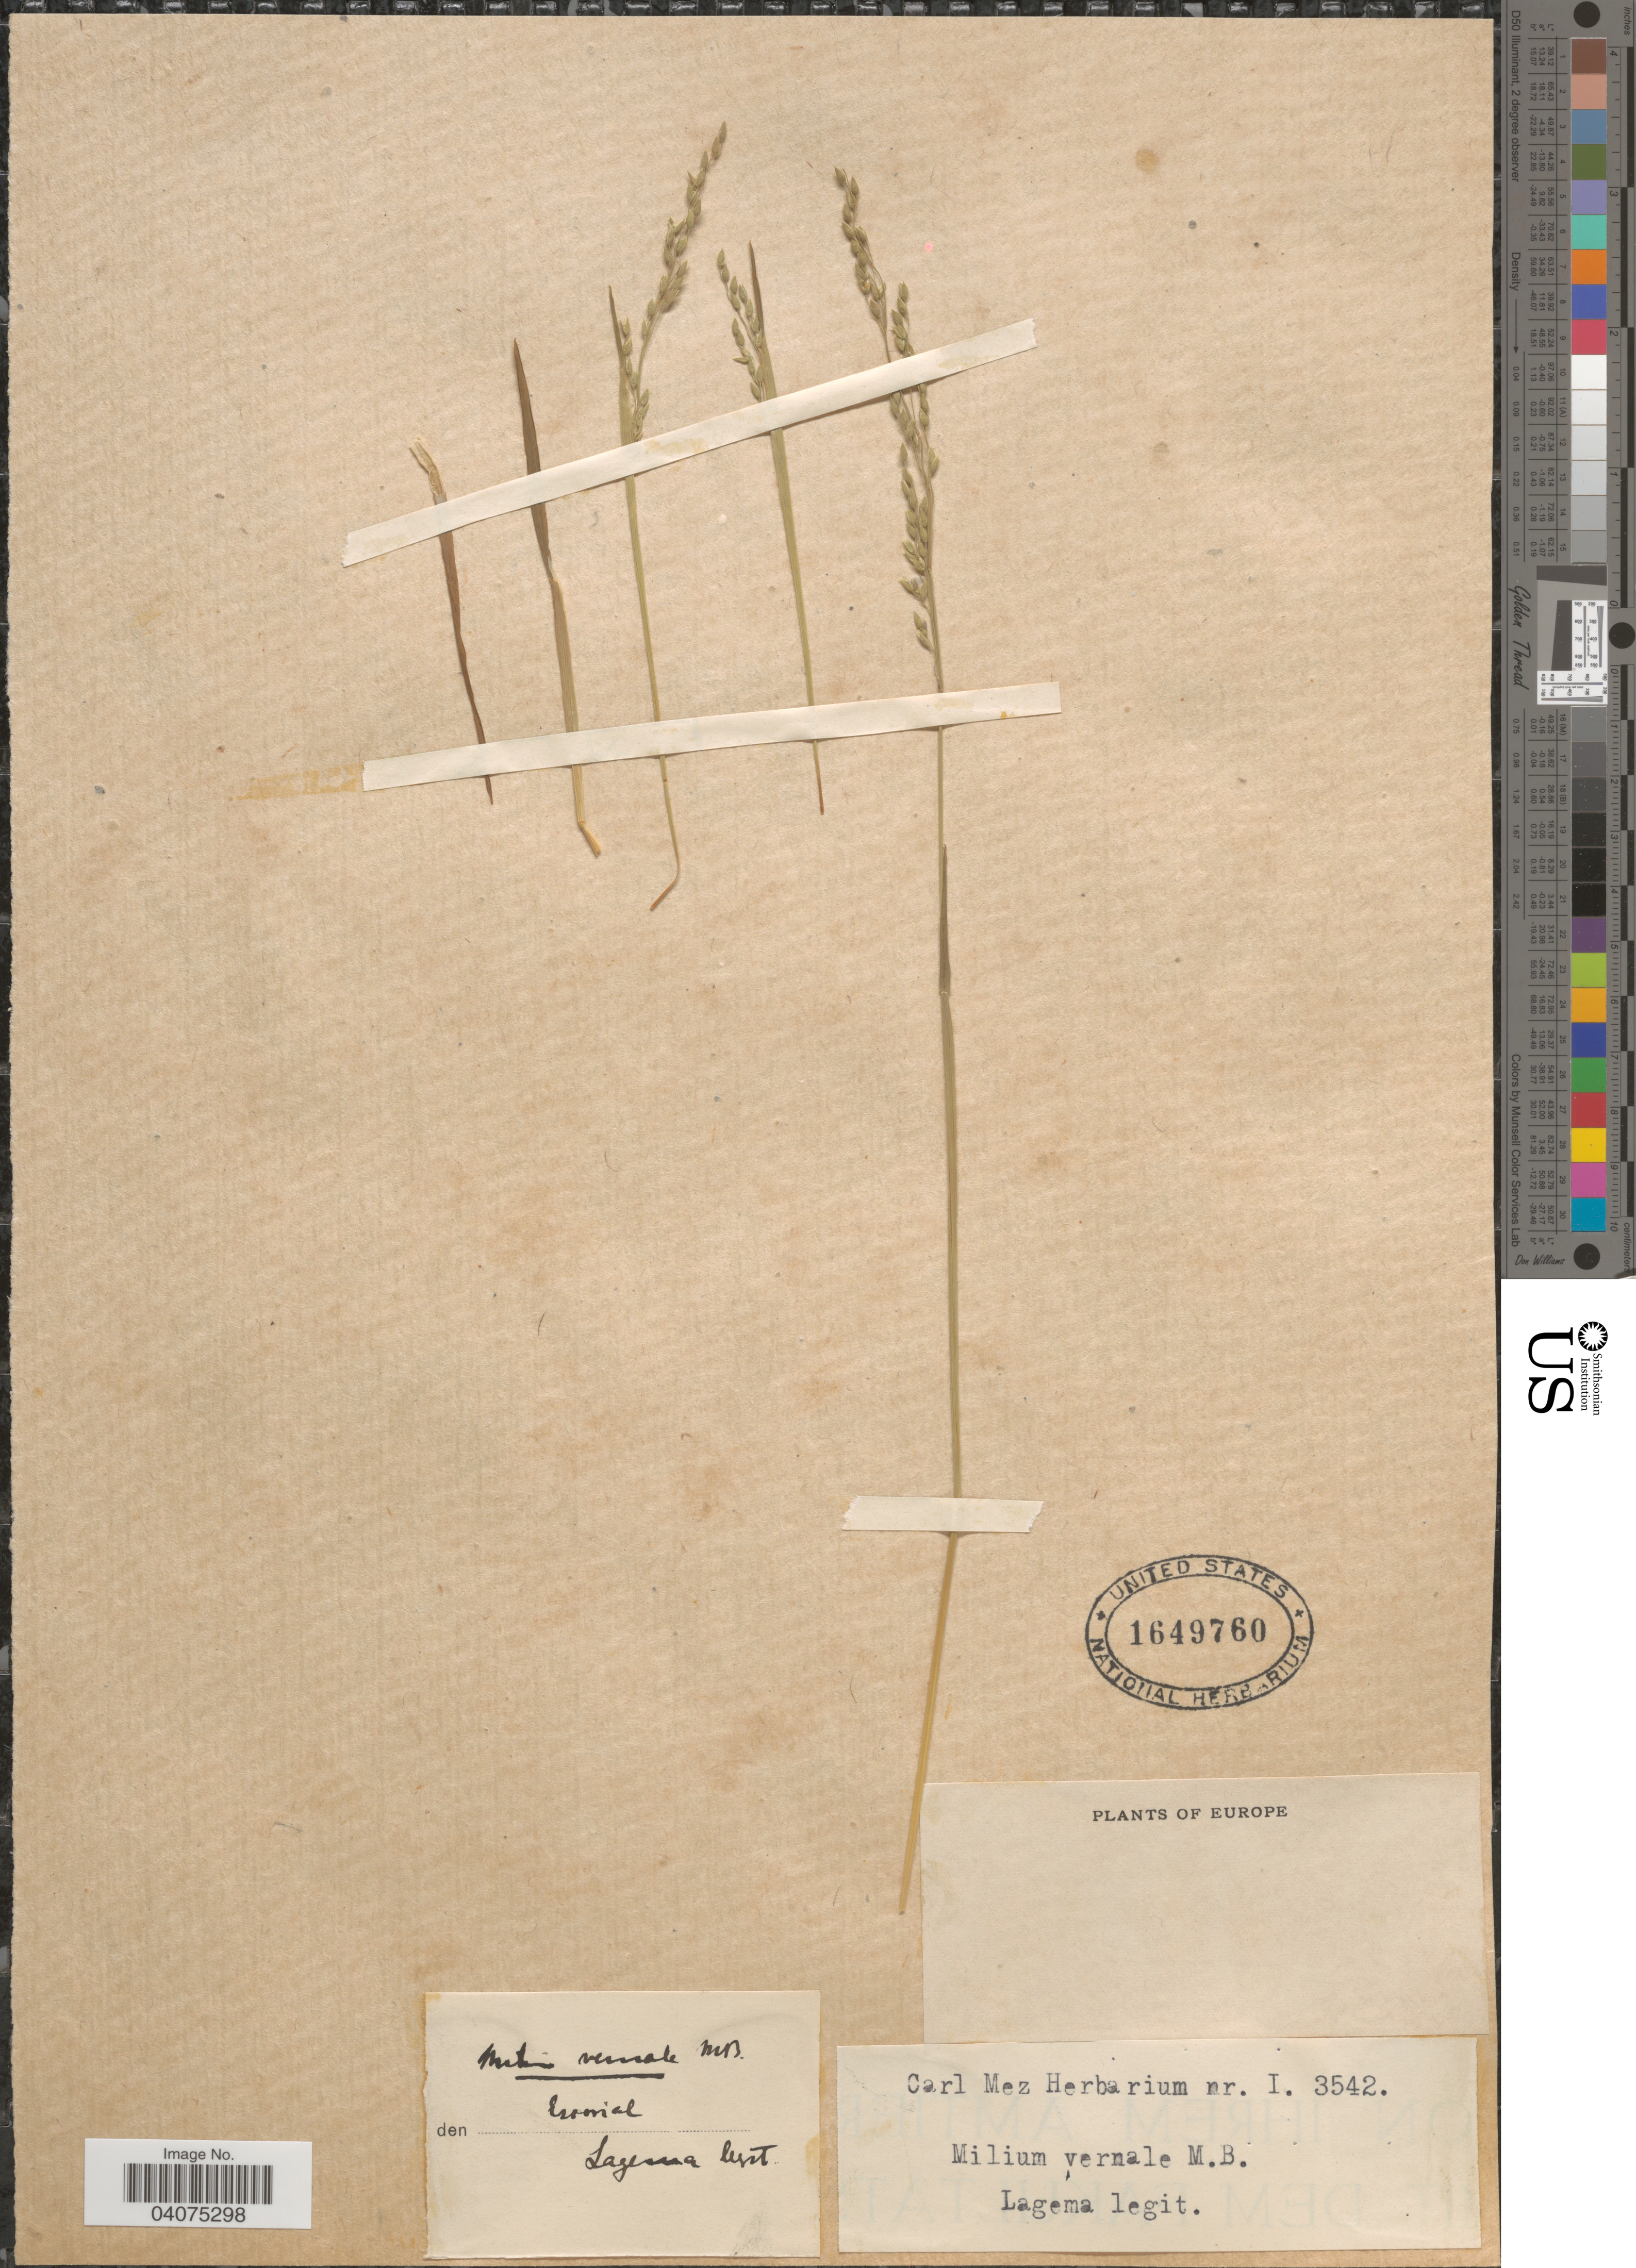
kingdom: Plantae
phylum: Tracheophyta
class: Liliopsida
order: Poales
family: Poaceae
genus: Milium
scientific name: Milium vernale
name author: M. Bieb.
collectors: Lagema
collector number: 3542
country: Spain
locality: Escorial.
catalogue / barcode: US 1649760